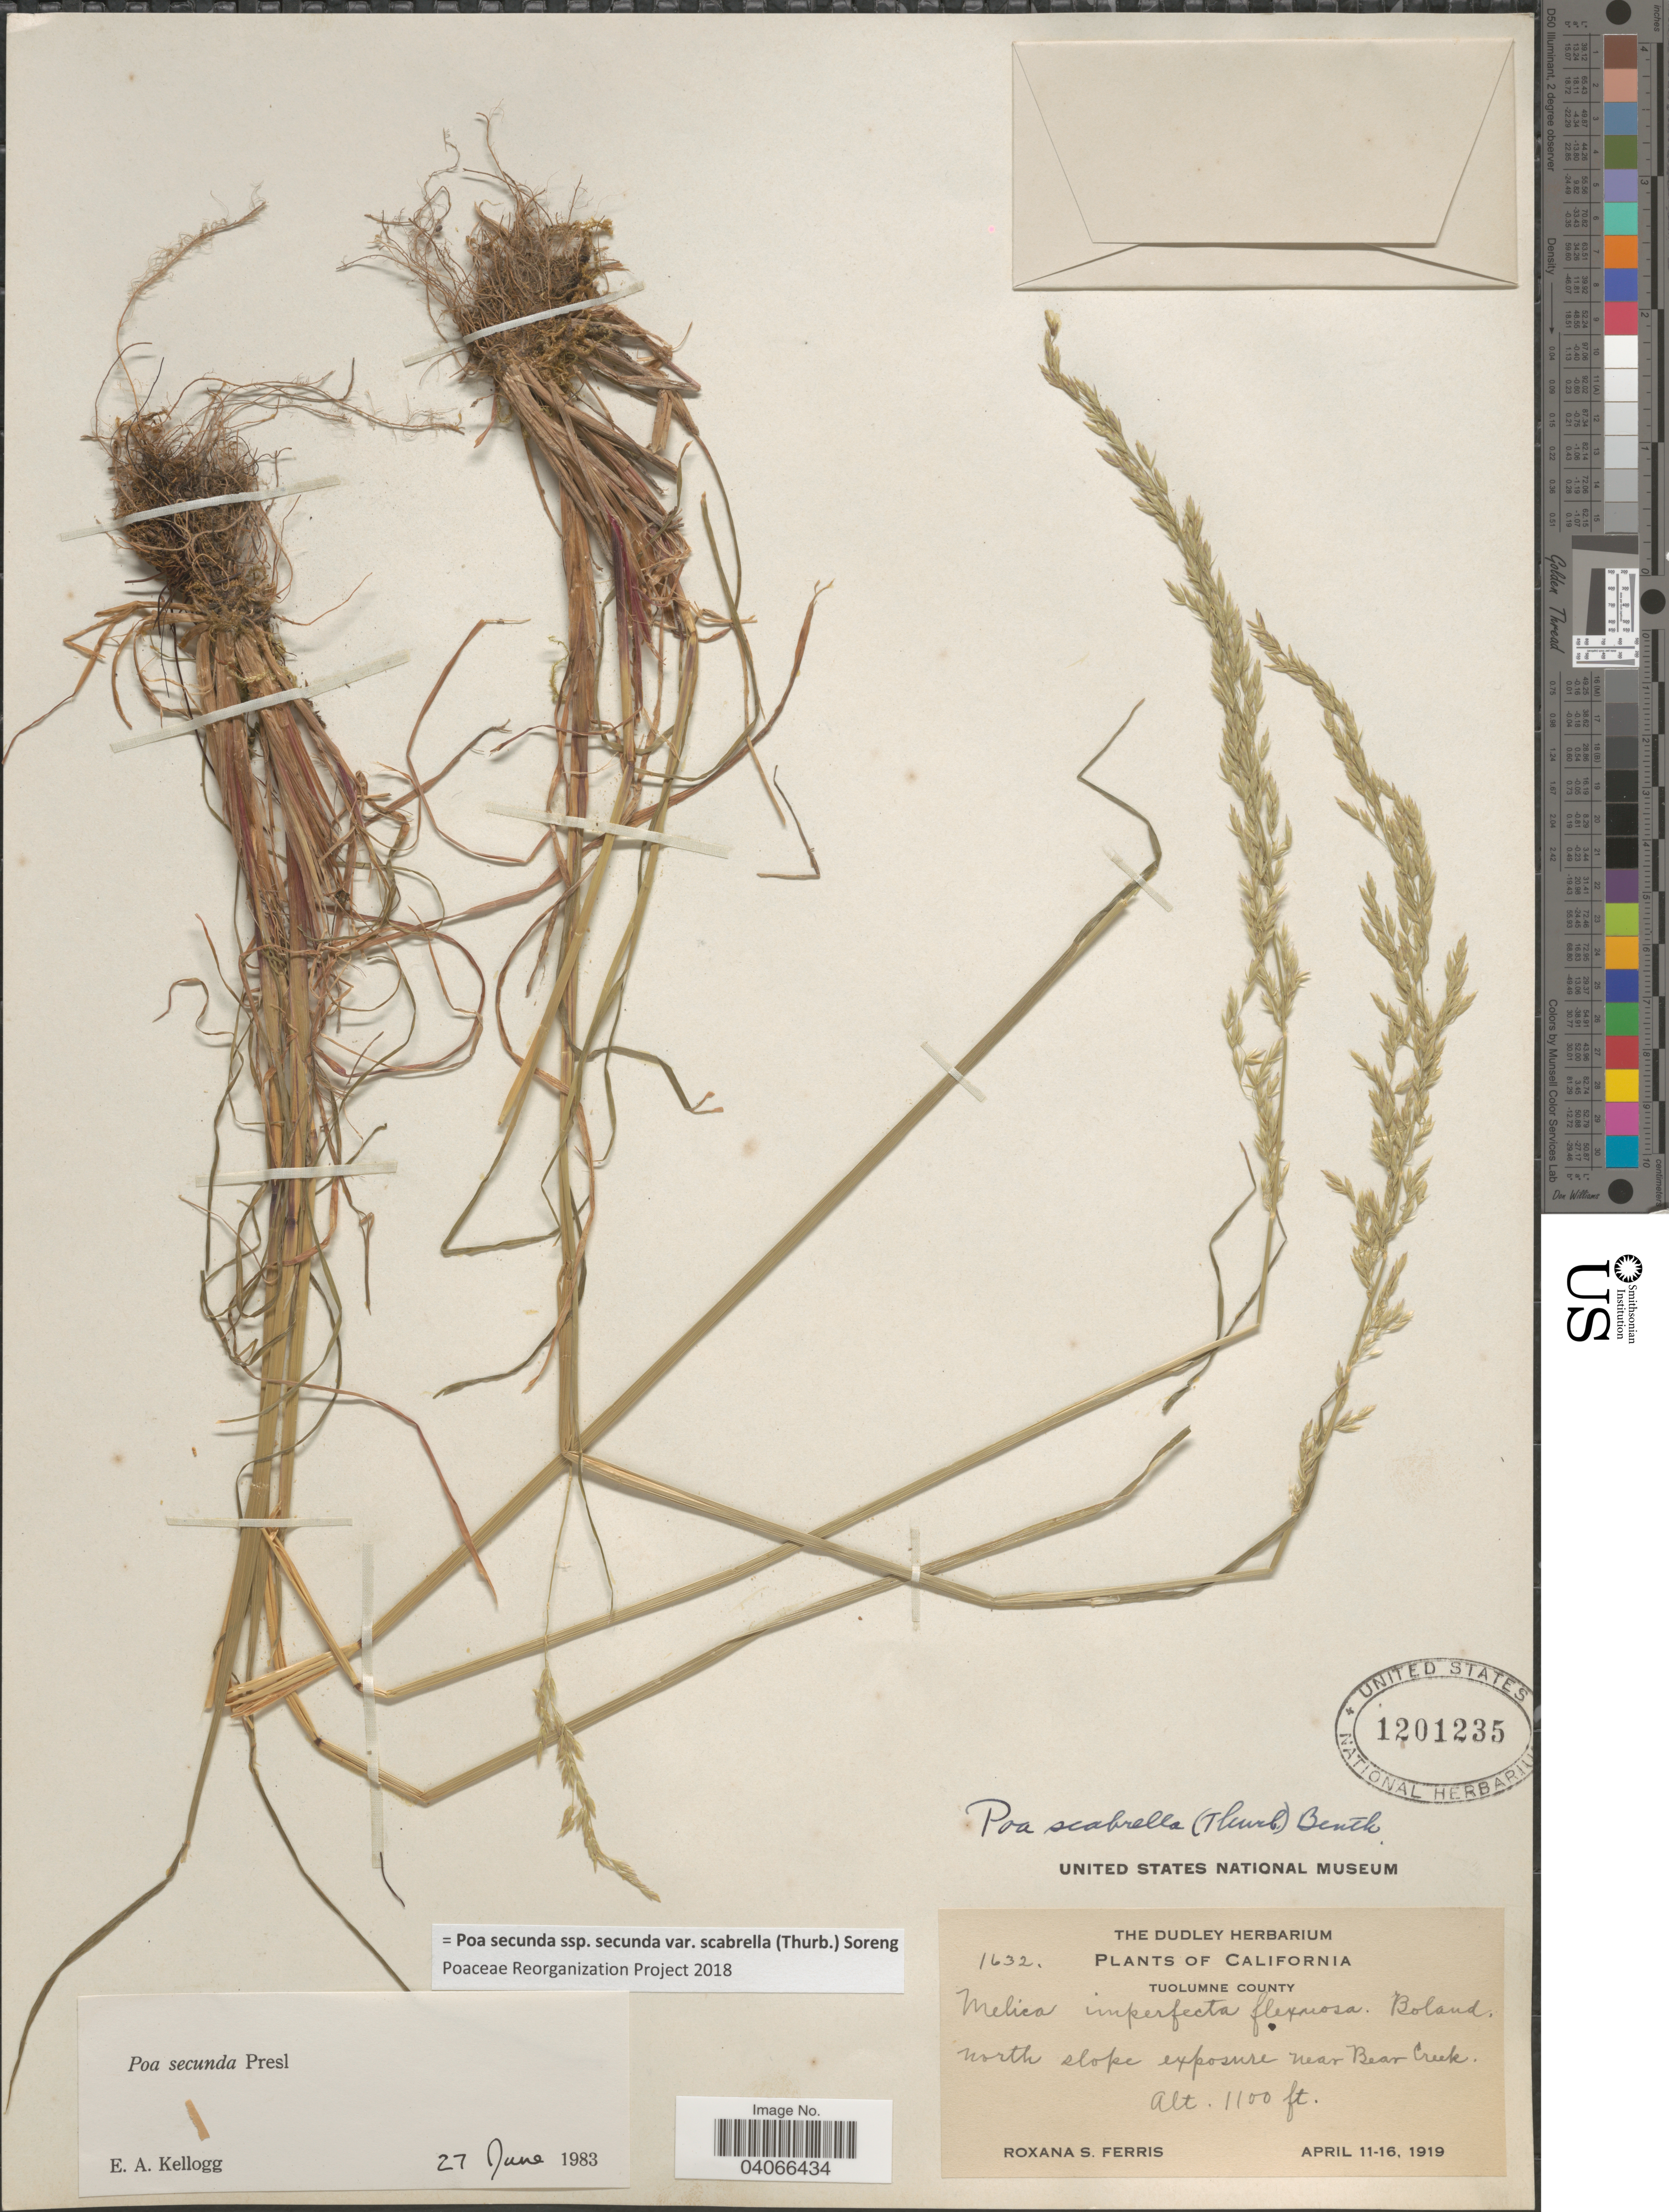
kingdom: Plantae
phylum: Tracheophyta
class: Liliopsida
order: Poales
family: Poaceae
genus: Poa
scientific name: Poa secunda subsp. secunda var. scabrella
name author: (Thurb.) Soreng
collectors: R. S. Ferris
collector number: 1632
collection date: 1919-04-11/1919-04-16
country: United States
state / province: California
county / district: Tuolumne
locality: Tuolumne County. North slope exposure near Bear Creek.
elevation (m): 335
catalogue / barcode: US 1201235